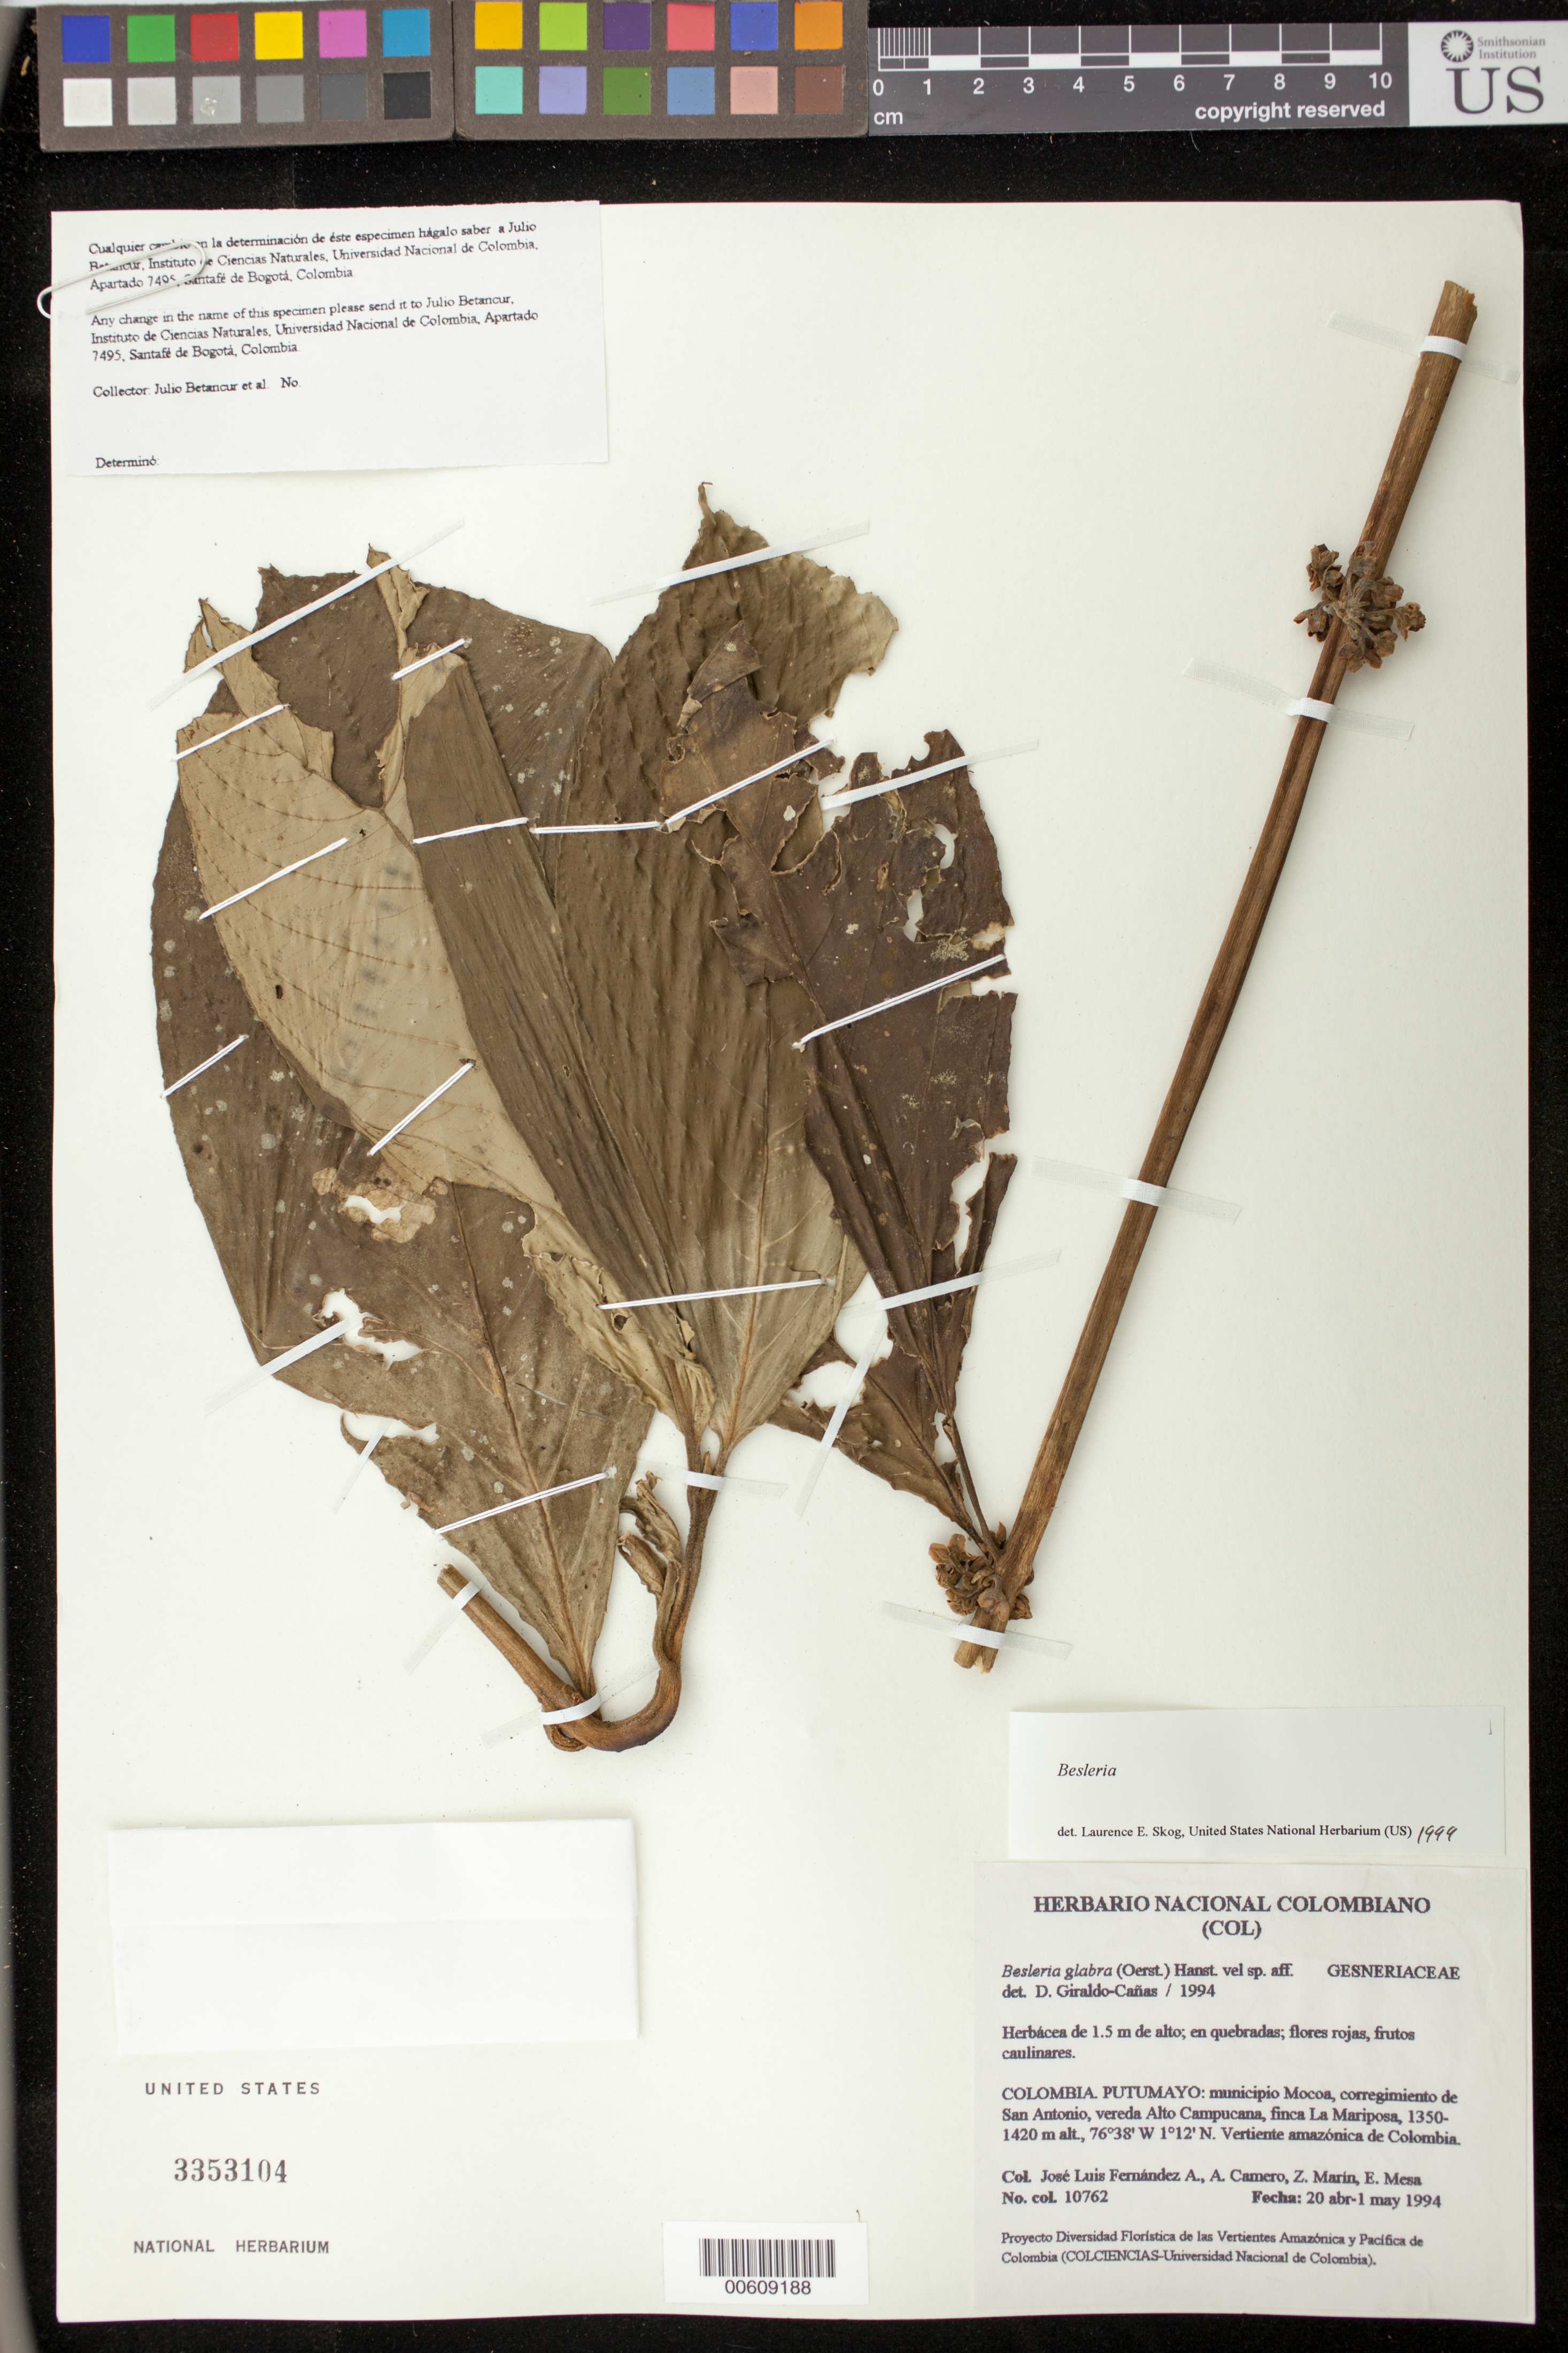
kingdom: Plantae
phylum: Tracheophyta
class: Magnoliopsida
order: Lamiales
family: Gesneriaceae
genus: Besleria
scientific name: Besleria sp.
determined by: Skog, Laurence E.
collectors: J. L. Fernández-Alonso, A. A. Camero, Z. Marin & E. Mesa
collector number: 10762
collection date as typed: Apr-May 1994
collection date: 1994-04/1994-05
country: Colombia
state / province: Putumayo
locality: Mpio. Mocoa, corregimiento de San Antonio, vereda Alto Campucana, finca La Mariposa, vertiente amazónica de Colombia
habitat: En quebradas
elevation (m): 1350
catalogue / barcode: US 3353104